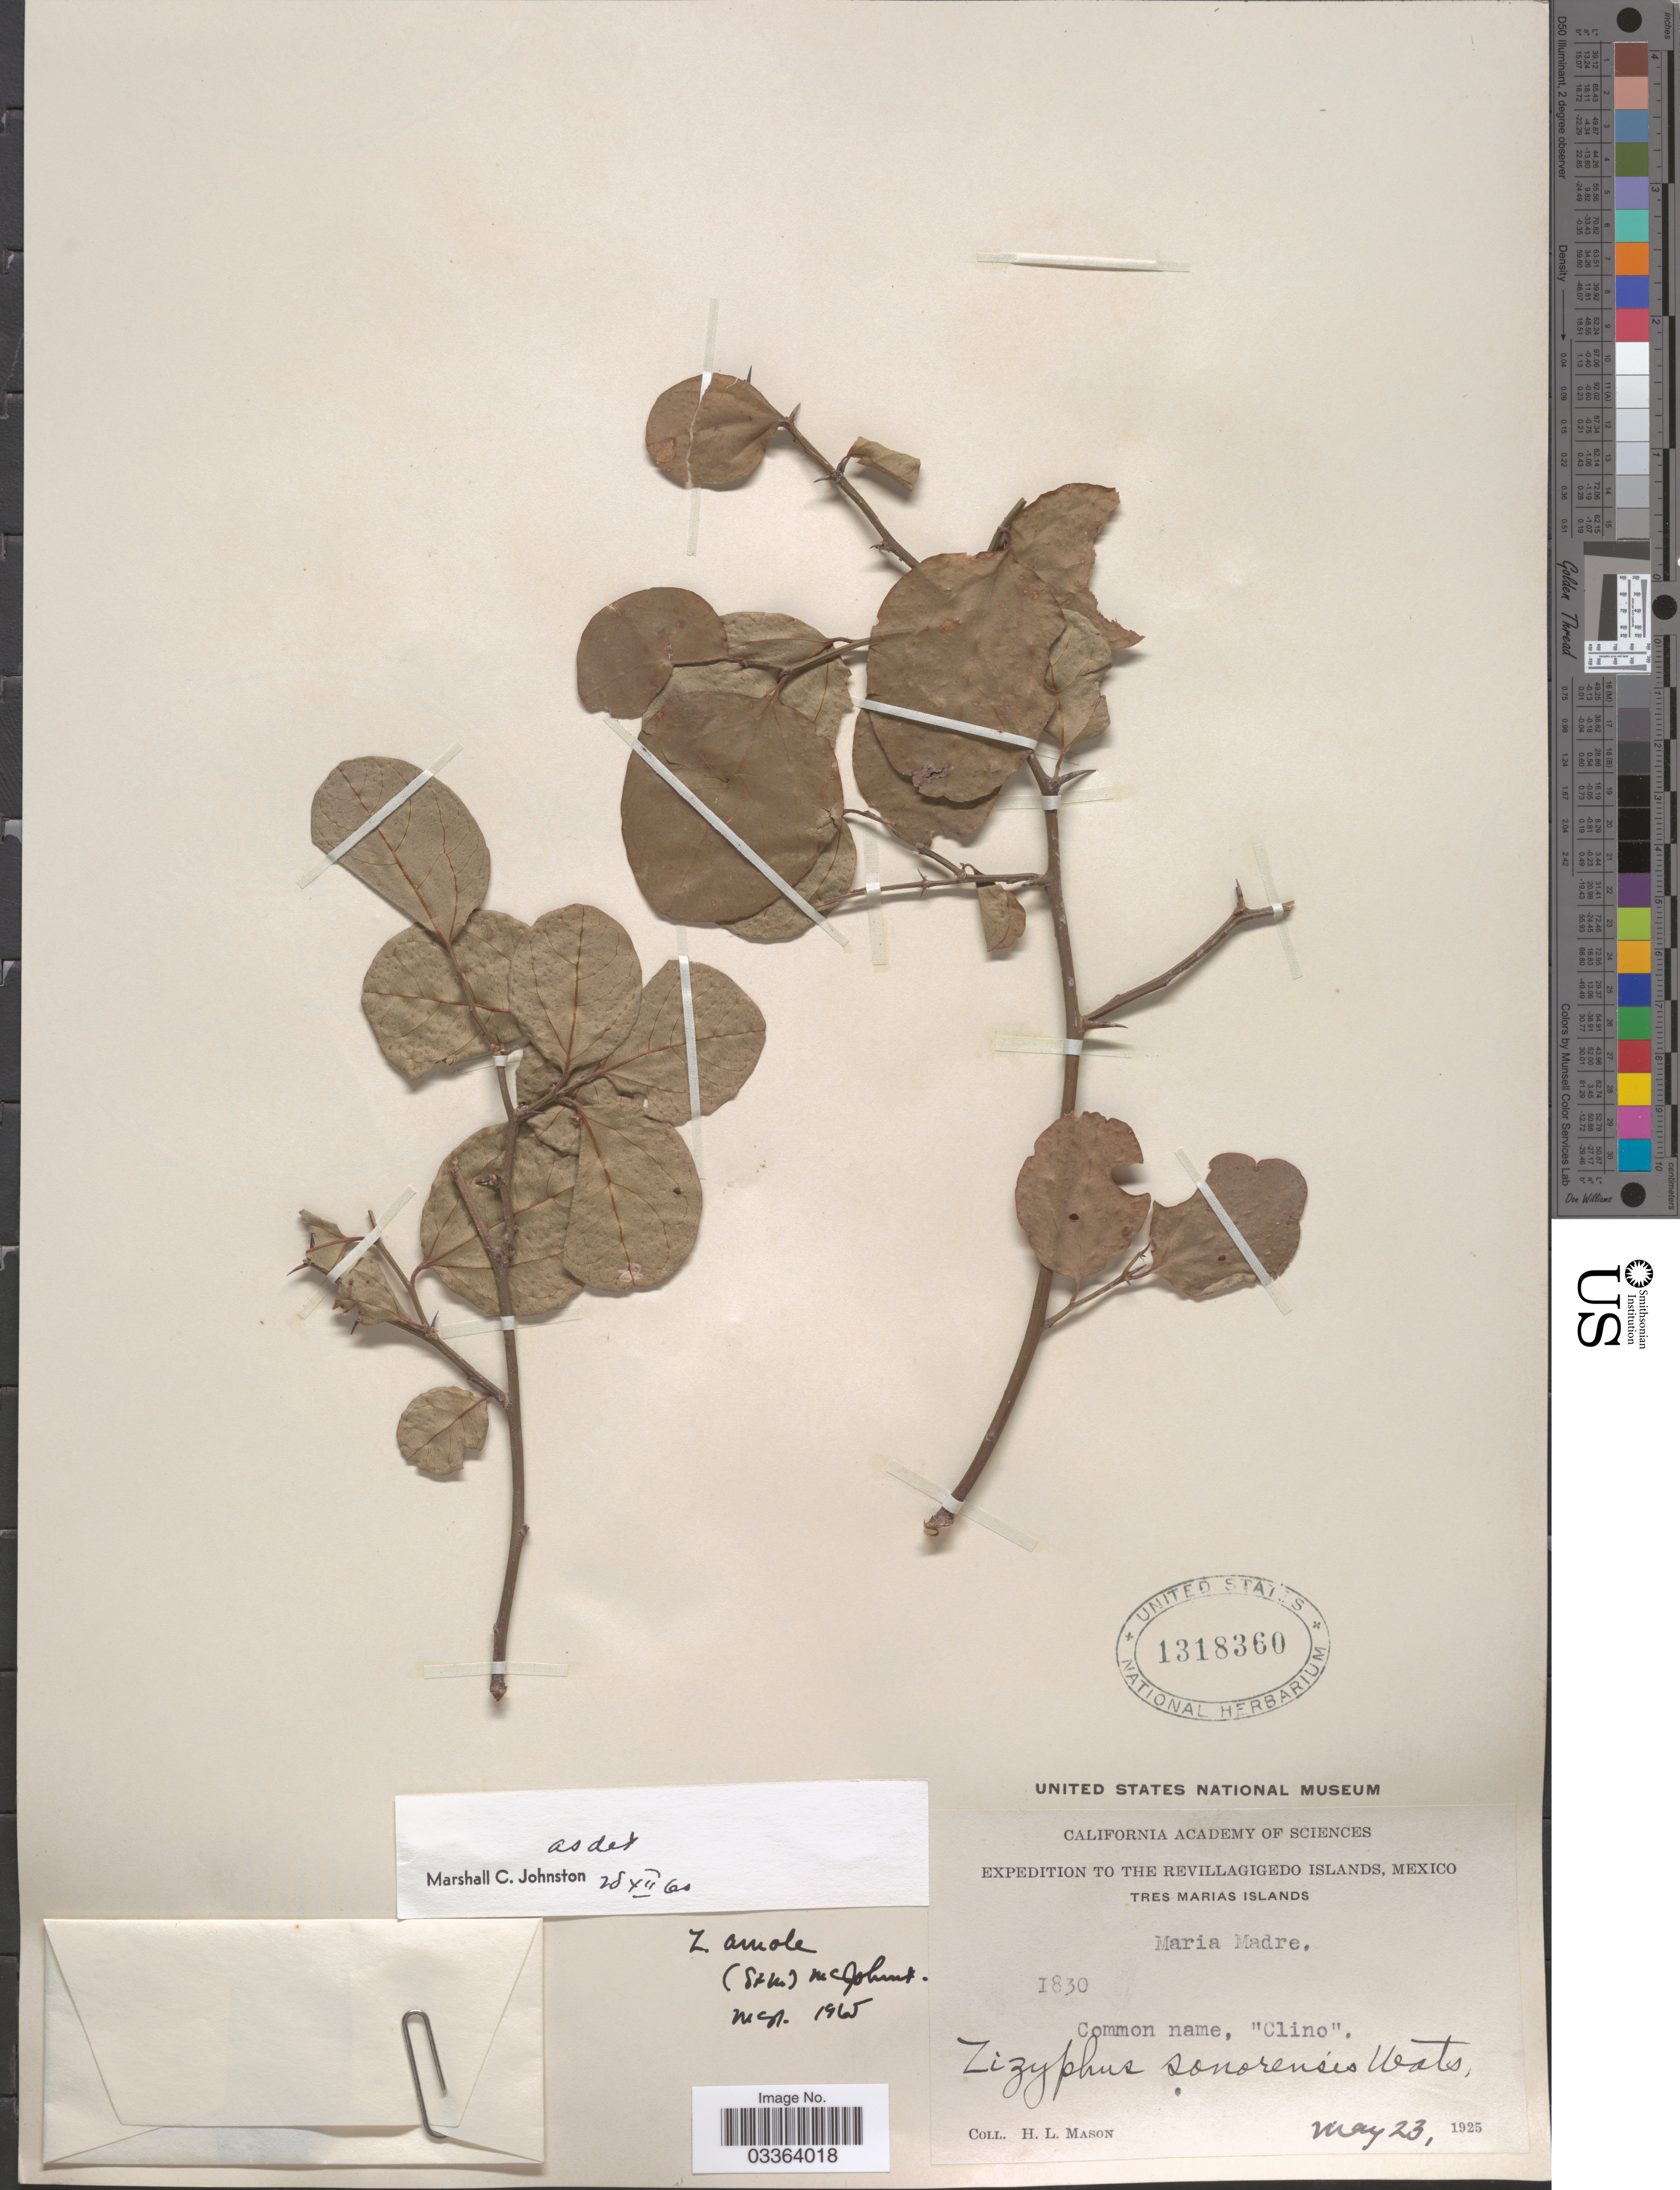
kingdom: Plantae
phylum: Tracheophyta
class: Magnoliopsida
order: Rosales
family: Rhamnaceae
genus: Sarcomphalus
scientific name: Sarcomphalus amole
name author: (Sessé & Moc.) Hauenschild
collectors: H. L. Mason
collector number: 1830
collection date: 1925-05-23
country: Mexico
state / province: México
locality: The Revillagigedo Islands. Tres Marias Islands. Maria Madre.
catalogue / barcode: US 1318360